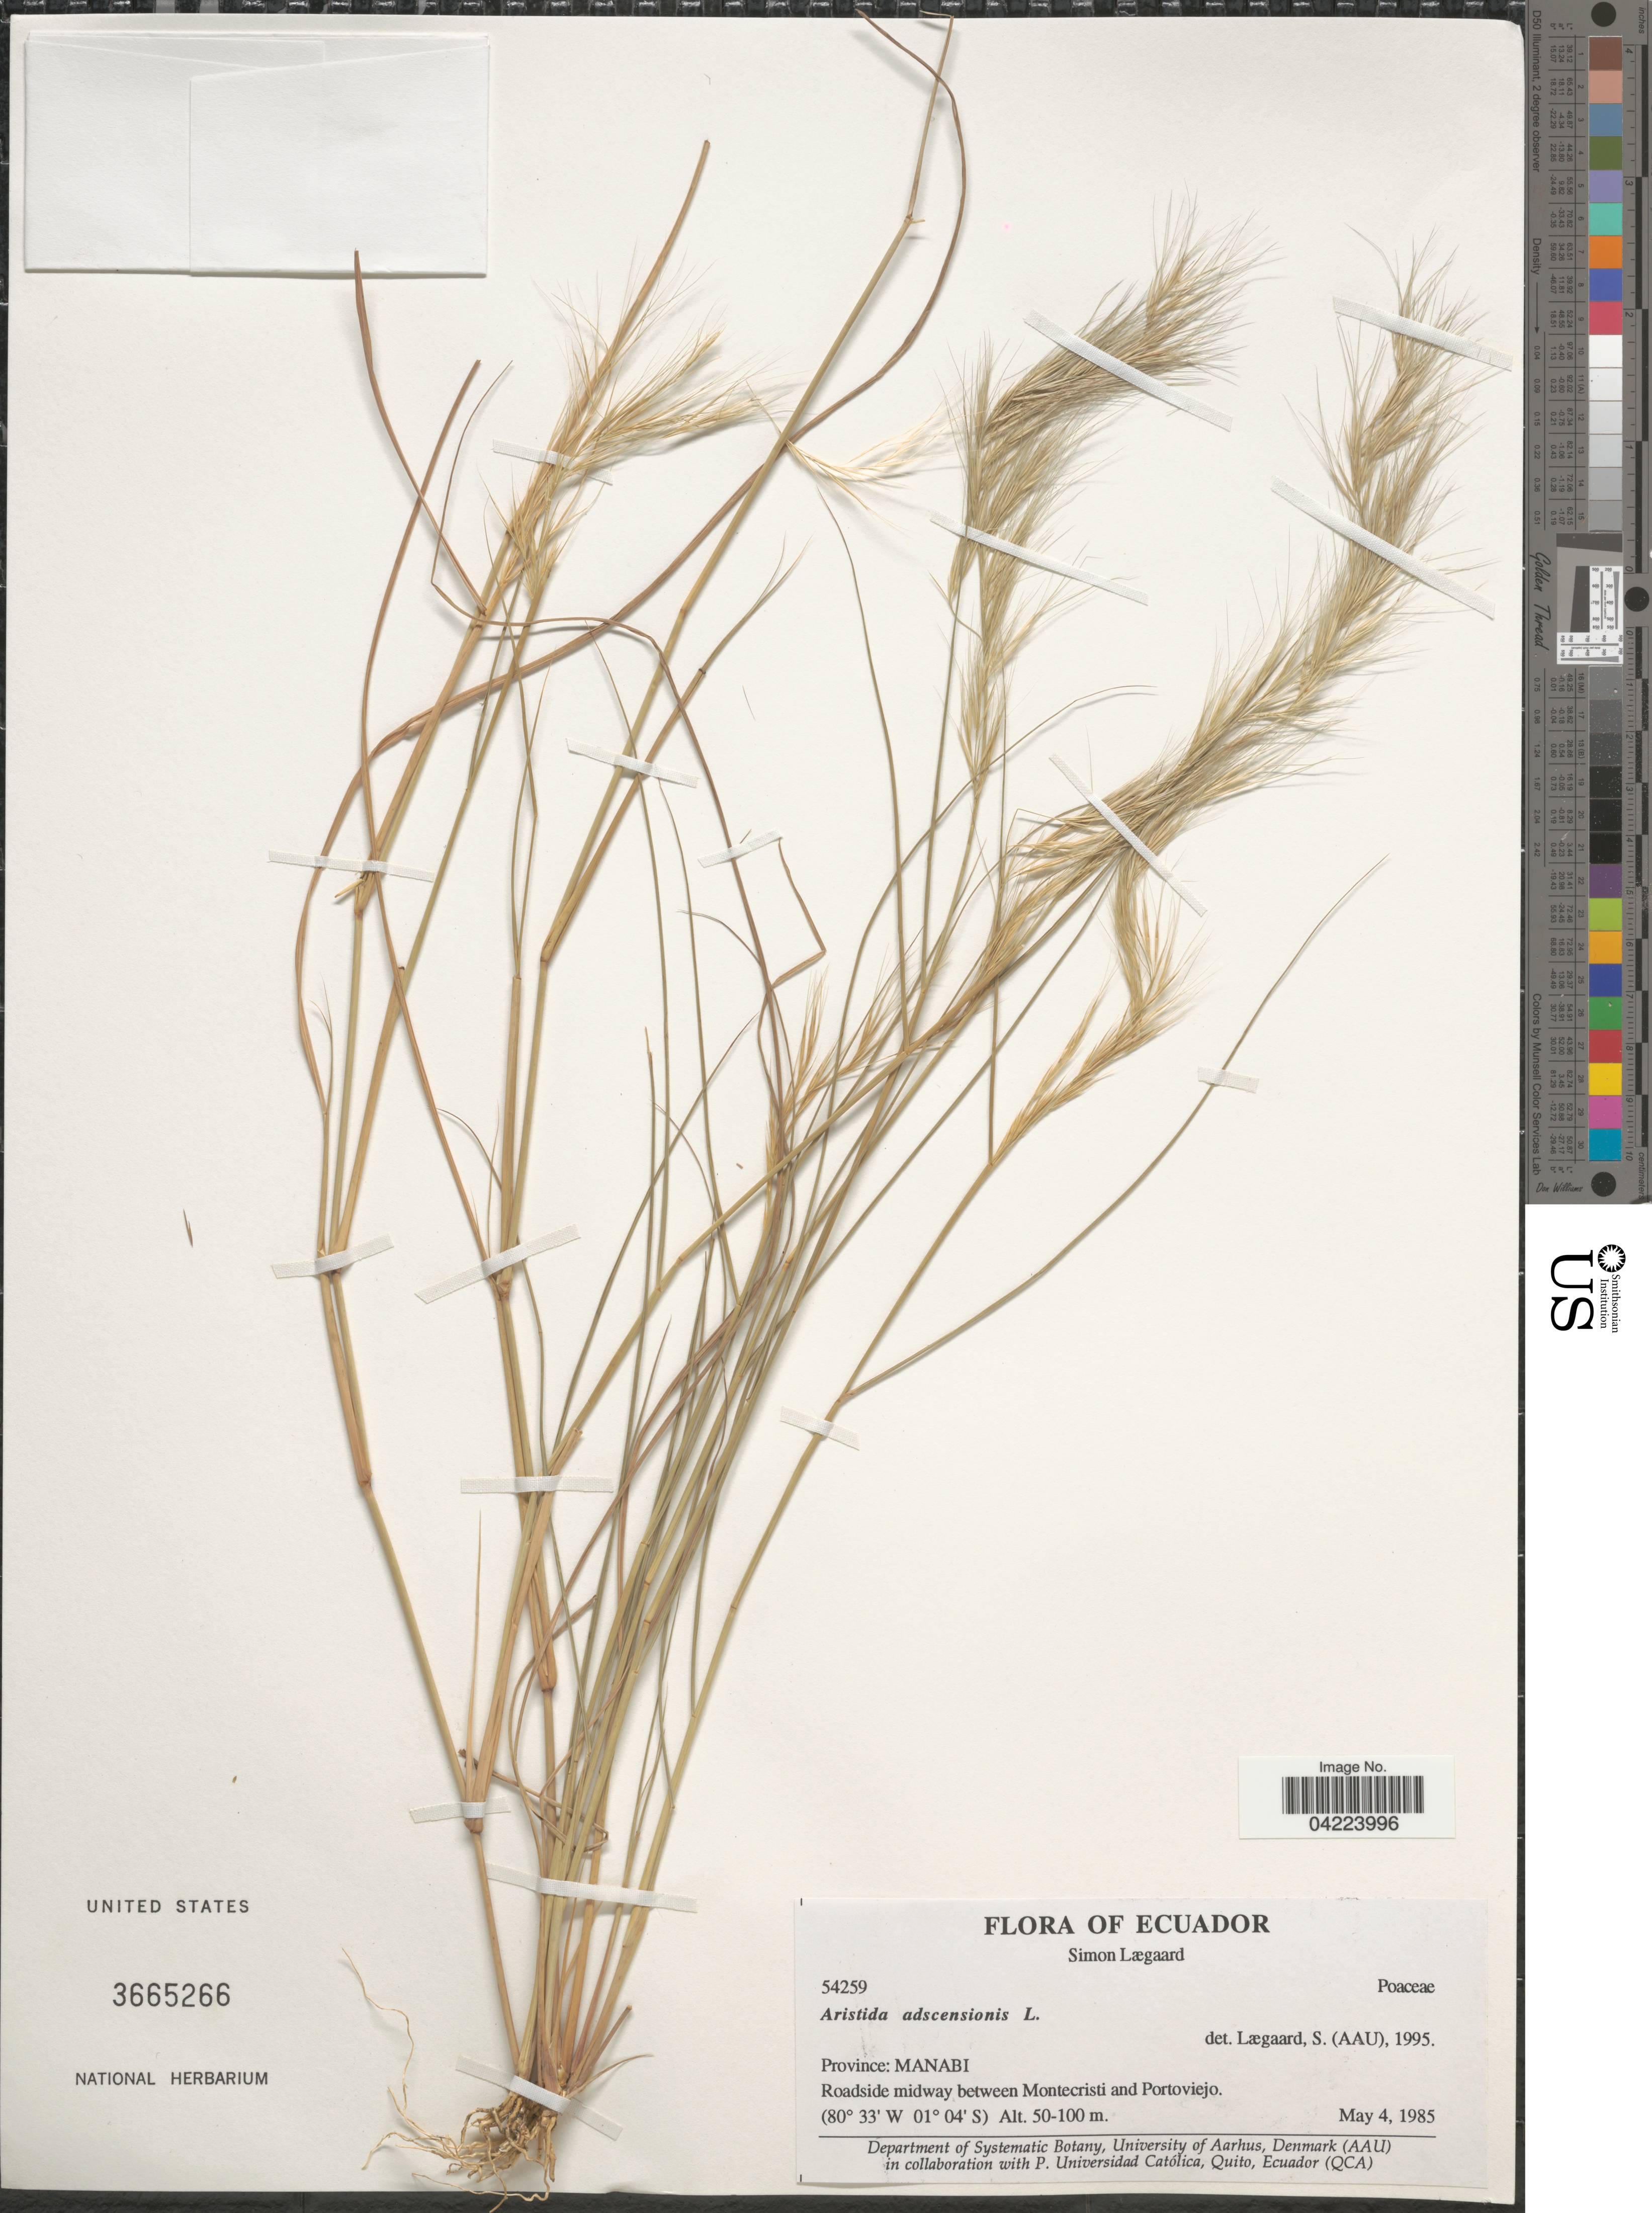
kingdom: Plantae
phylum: Tracheophyta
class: Liliopsida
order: Poales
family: Poaceae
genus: Aristida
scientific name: Aristida adscensionis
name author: L.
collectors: S. Lægaard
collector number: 54259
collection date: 1985-05-04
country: Ecuador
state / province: Manabí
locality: Roadside midway between Montecristi and Portoviejo.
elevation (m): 50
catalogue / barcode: US 3665266